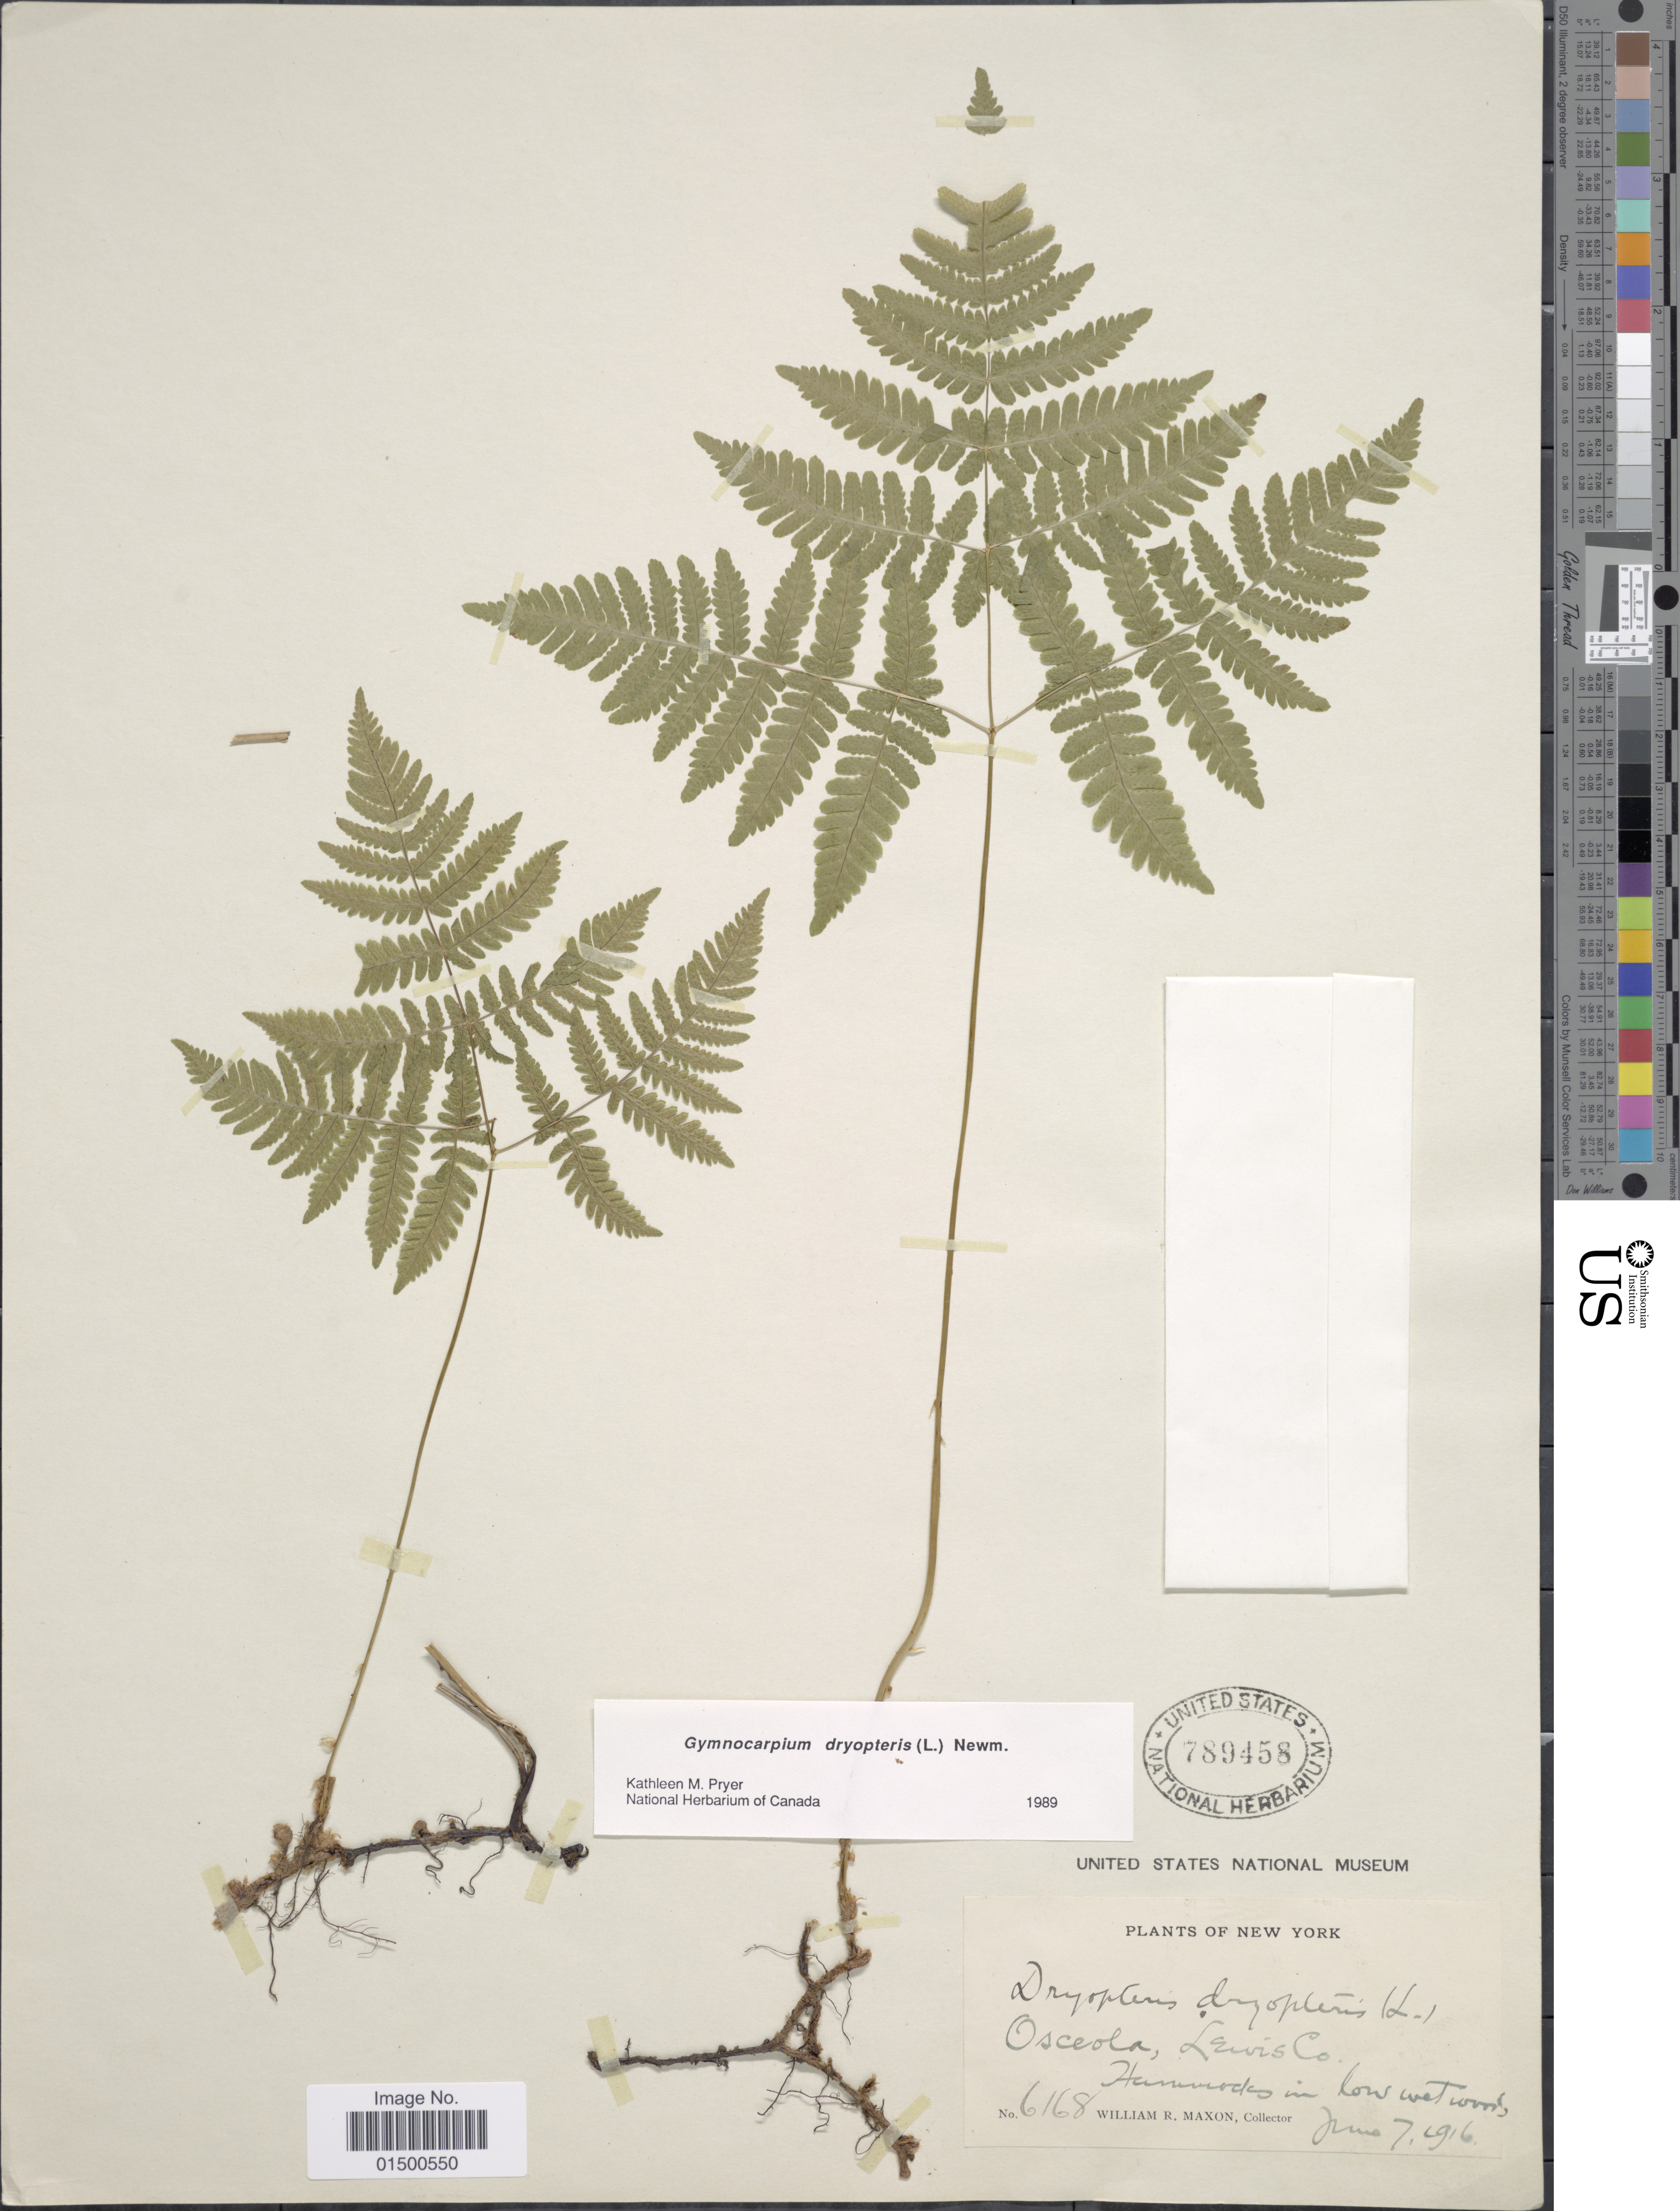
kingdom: Plantae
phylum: Tracheophyta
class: Polypodiopsida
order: Polypodiales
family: Cystopteridaceae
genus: Gymnocarpium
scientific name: Gymnocarpium dryopteris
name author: (L.) Newman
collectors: W. R. Maxon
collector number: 6168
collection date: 1916-06-07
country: United States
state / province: New York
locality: Osceola, Lewis Co.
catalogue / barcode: US 789458